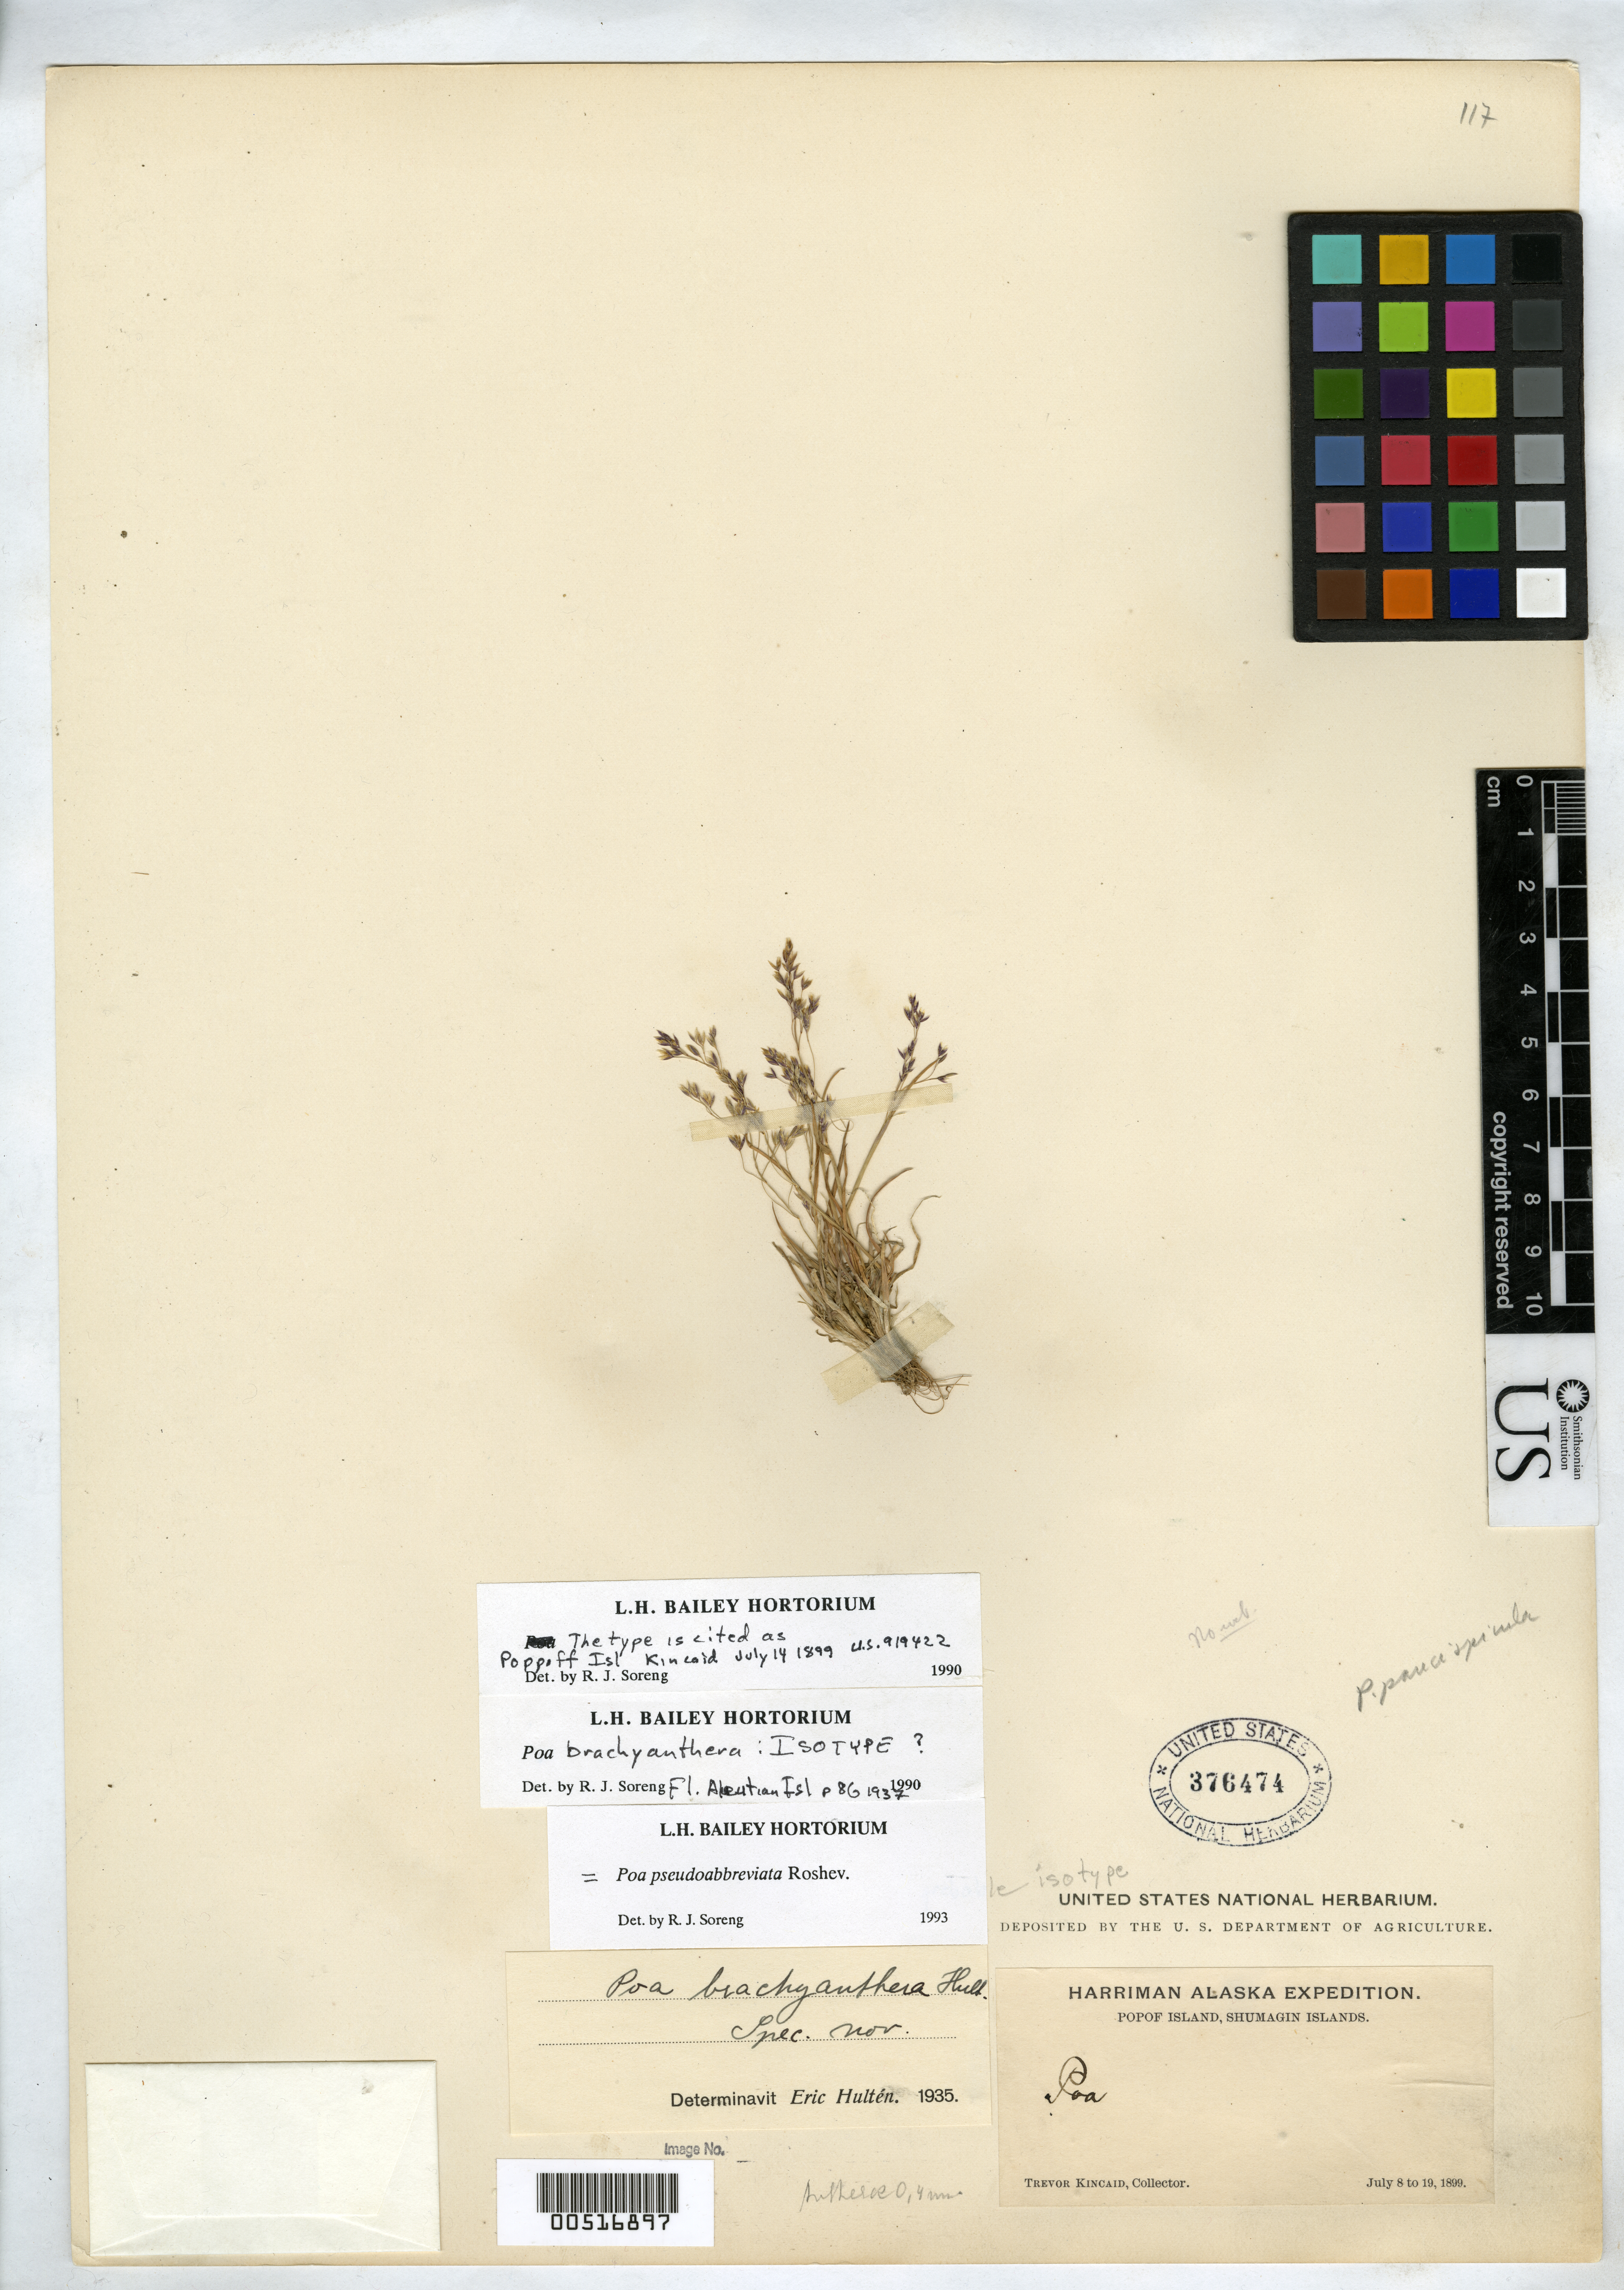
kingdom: Plantae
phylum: Tracheophyta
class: Liliopsida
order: Poales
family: Poaceae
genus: Poa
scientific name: Poa brachyanthera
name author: Hultén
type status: Isotype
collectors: T. C. Kincaid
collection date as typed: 08 Jul 1899 to 19 Jul 1899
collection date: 1899-07-08/1899-07-19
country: United States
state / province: Alaska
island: Popof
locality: [Shumagin Is.], Popov Island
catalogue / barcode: US 376474